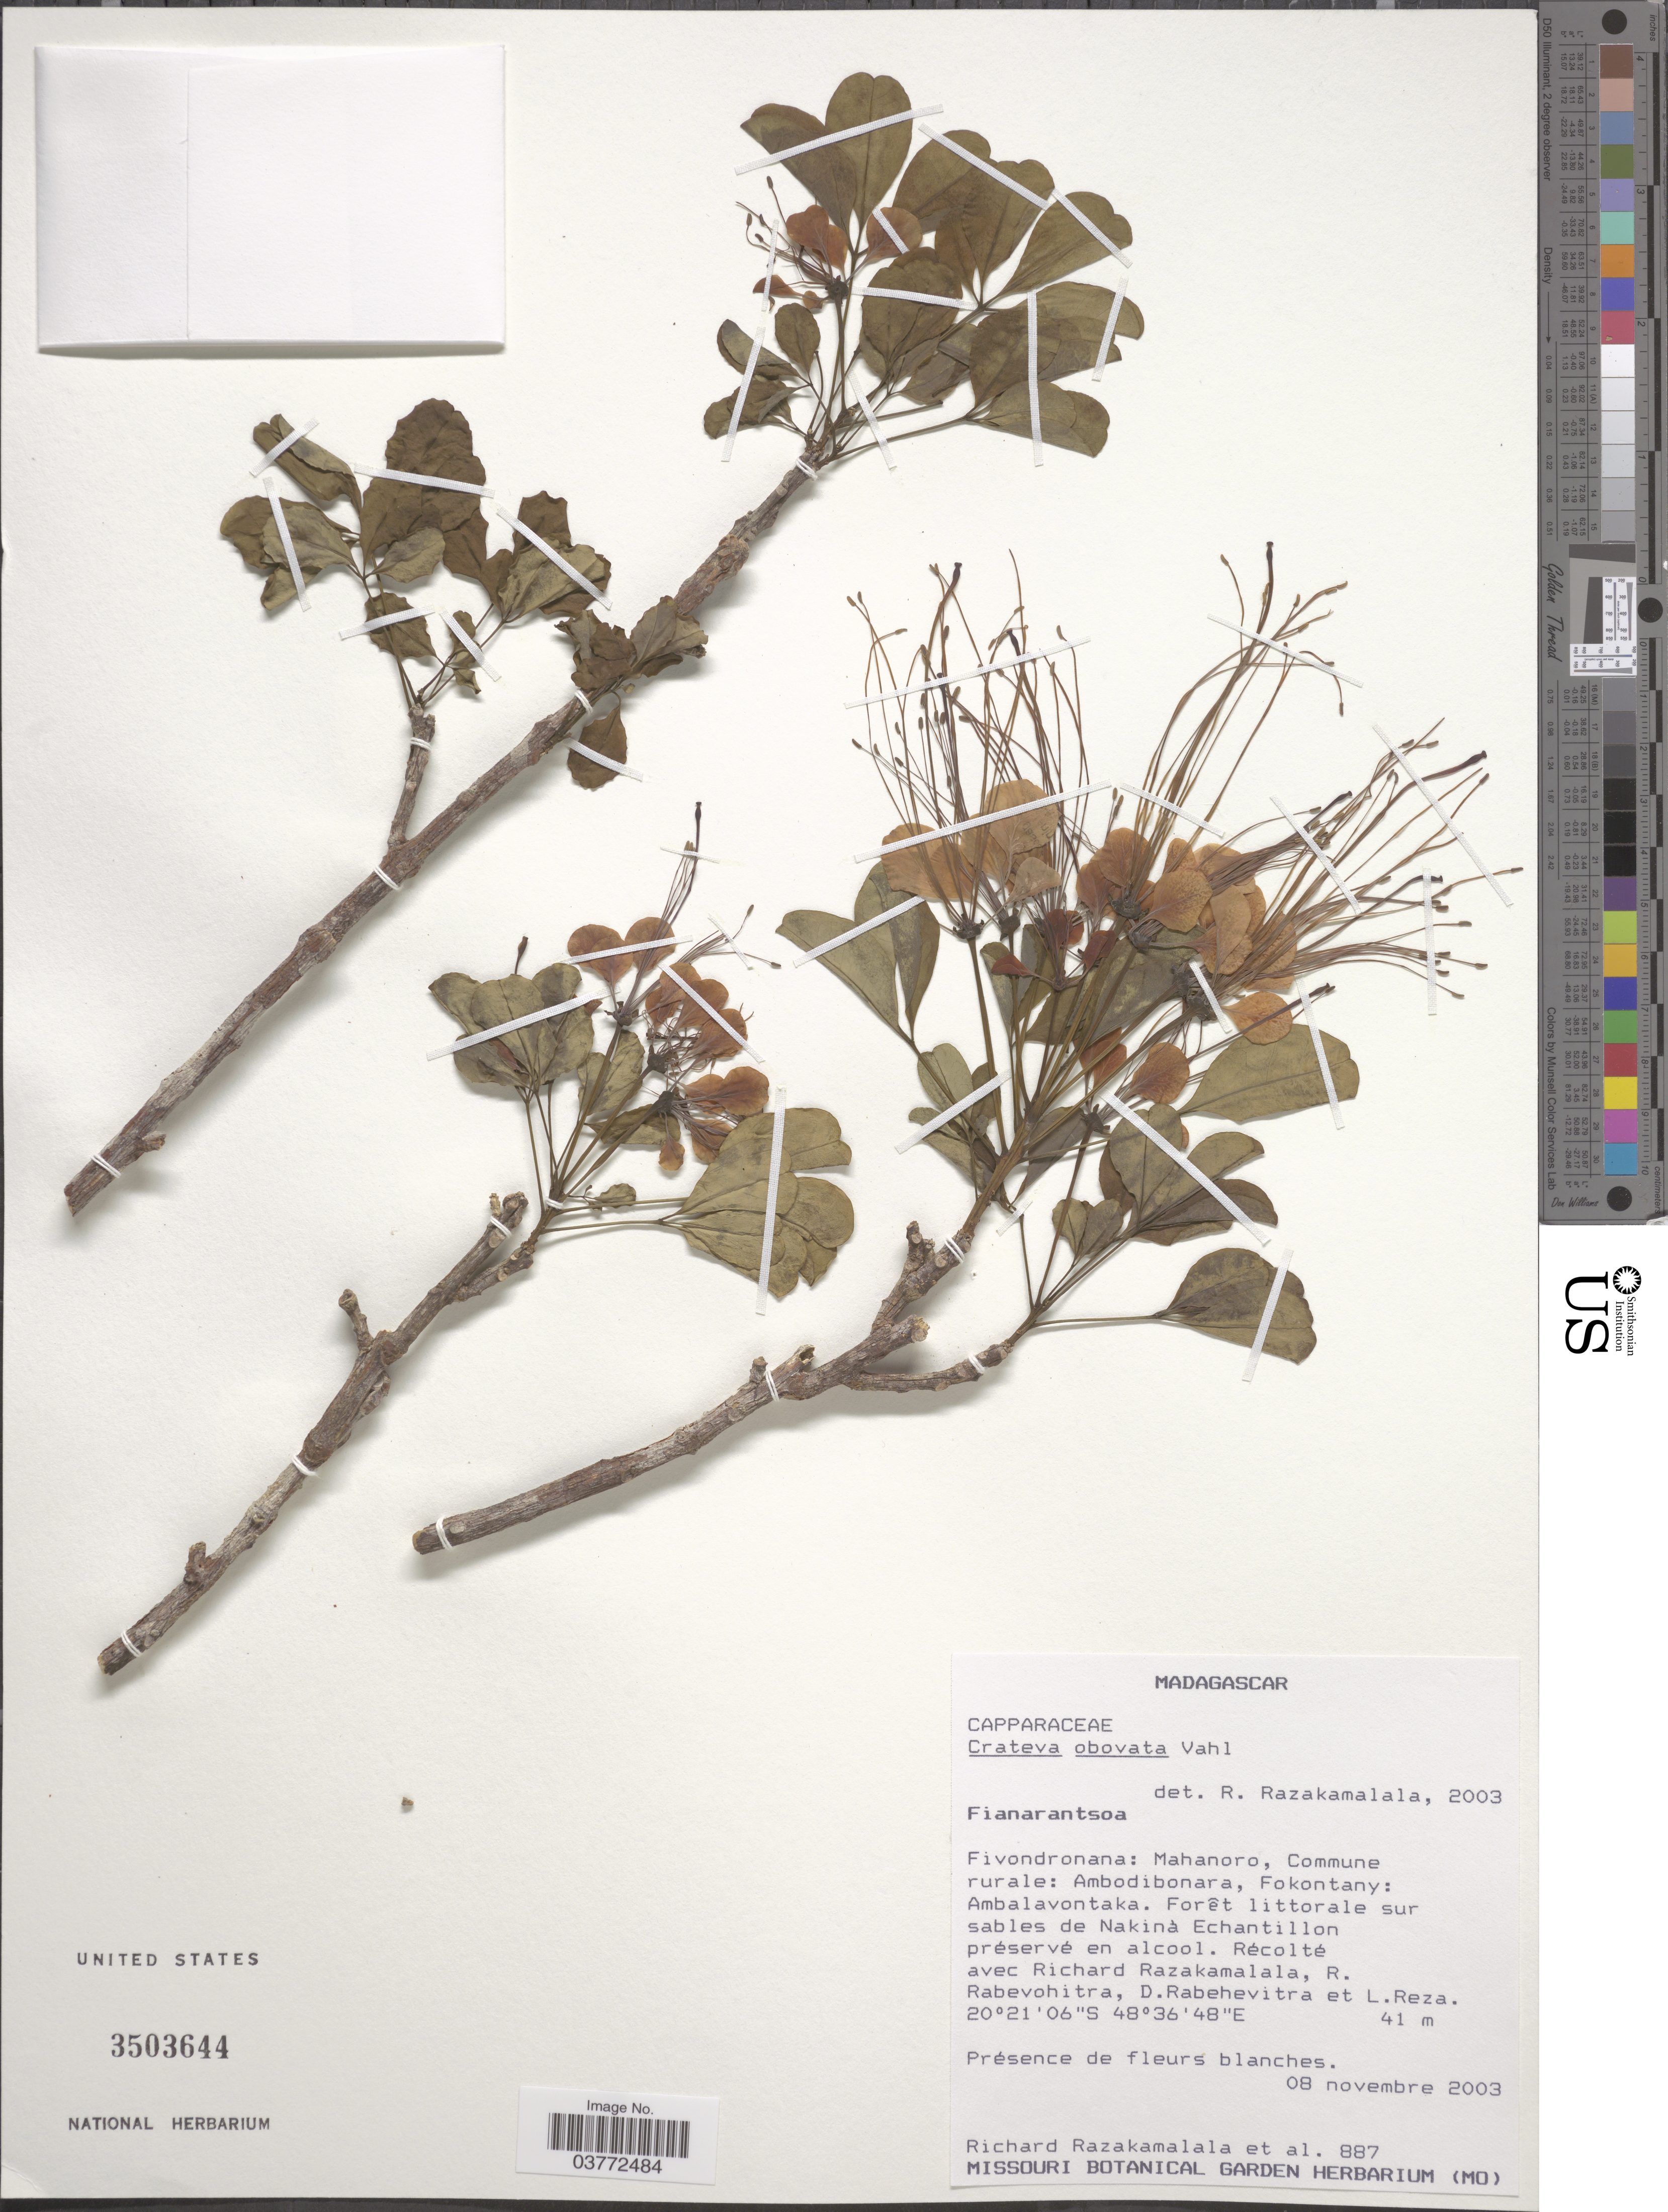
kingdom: Plantae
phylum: Tracheophyta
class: Magnoliopsida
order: Brassicales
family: Capparaceae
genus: Crateva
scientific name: Crateva obovata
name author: Vahl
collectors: R. Razakamalala, R. Rabevohitra, D. Rabehevitra & L. Reza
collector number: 887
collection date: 2003-11-08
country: Madagascar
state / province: Atsinanana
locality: Fivondronana: Mahanoro, Commune rurale: Ambodibonara, Fokontany: Ambalavontaka. Forêt littorale sur sables de Nakinà Echantillon.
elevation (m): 41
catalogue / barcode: US 3503644